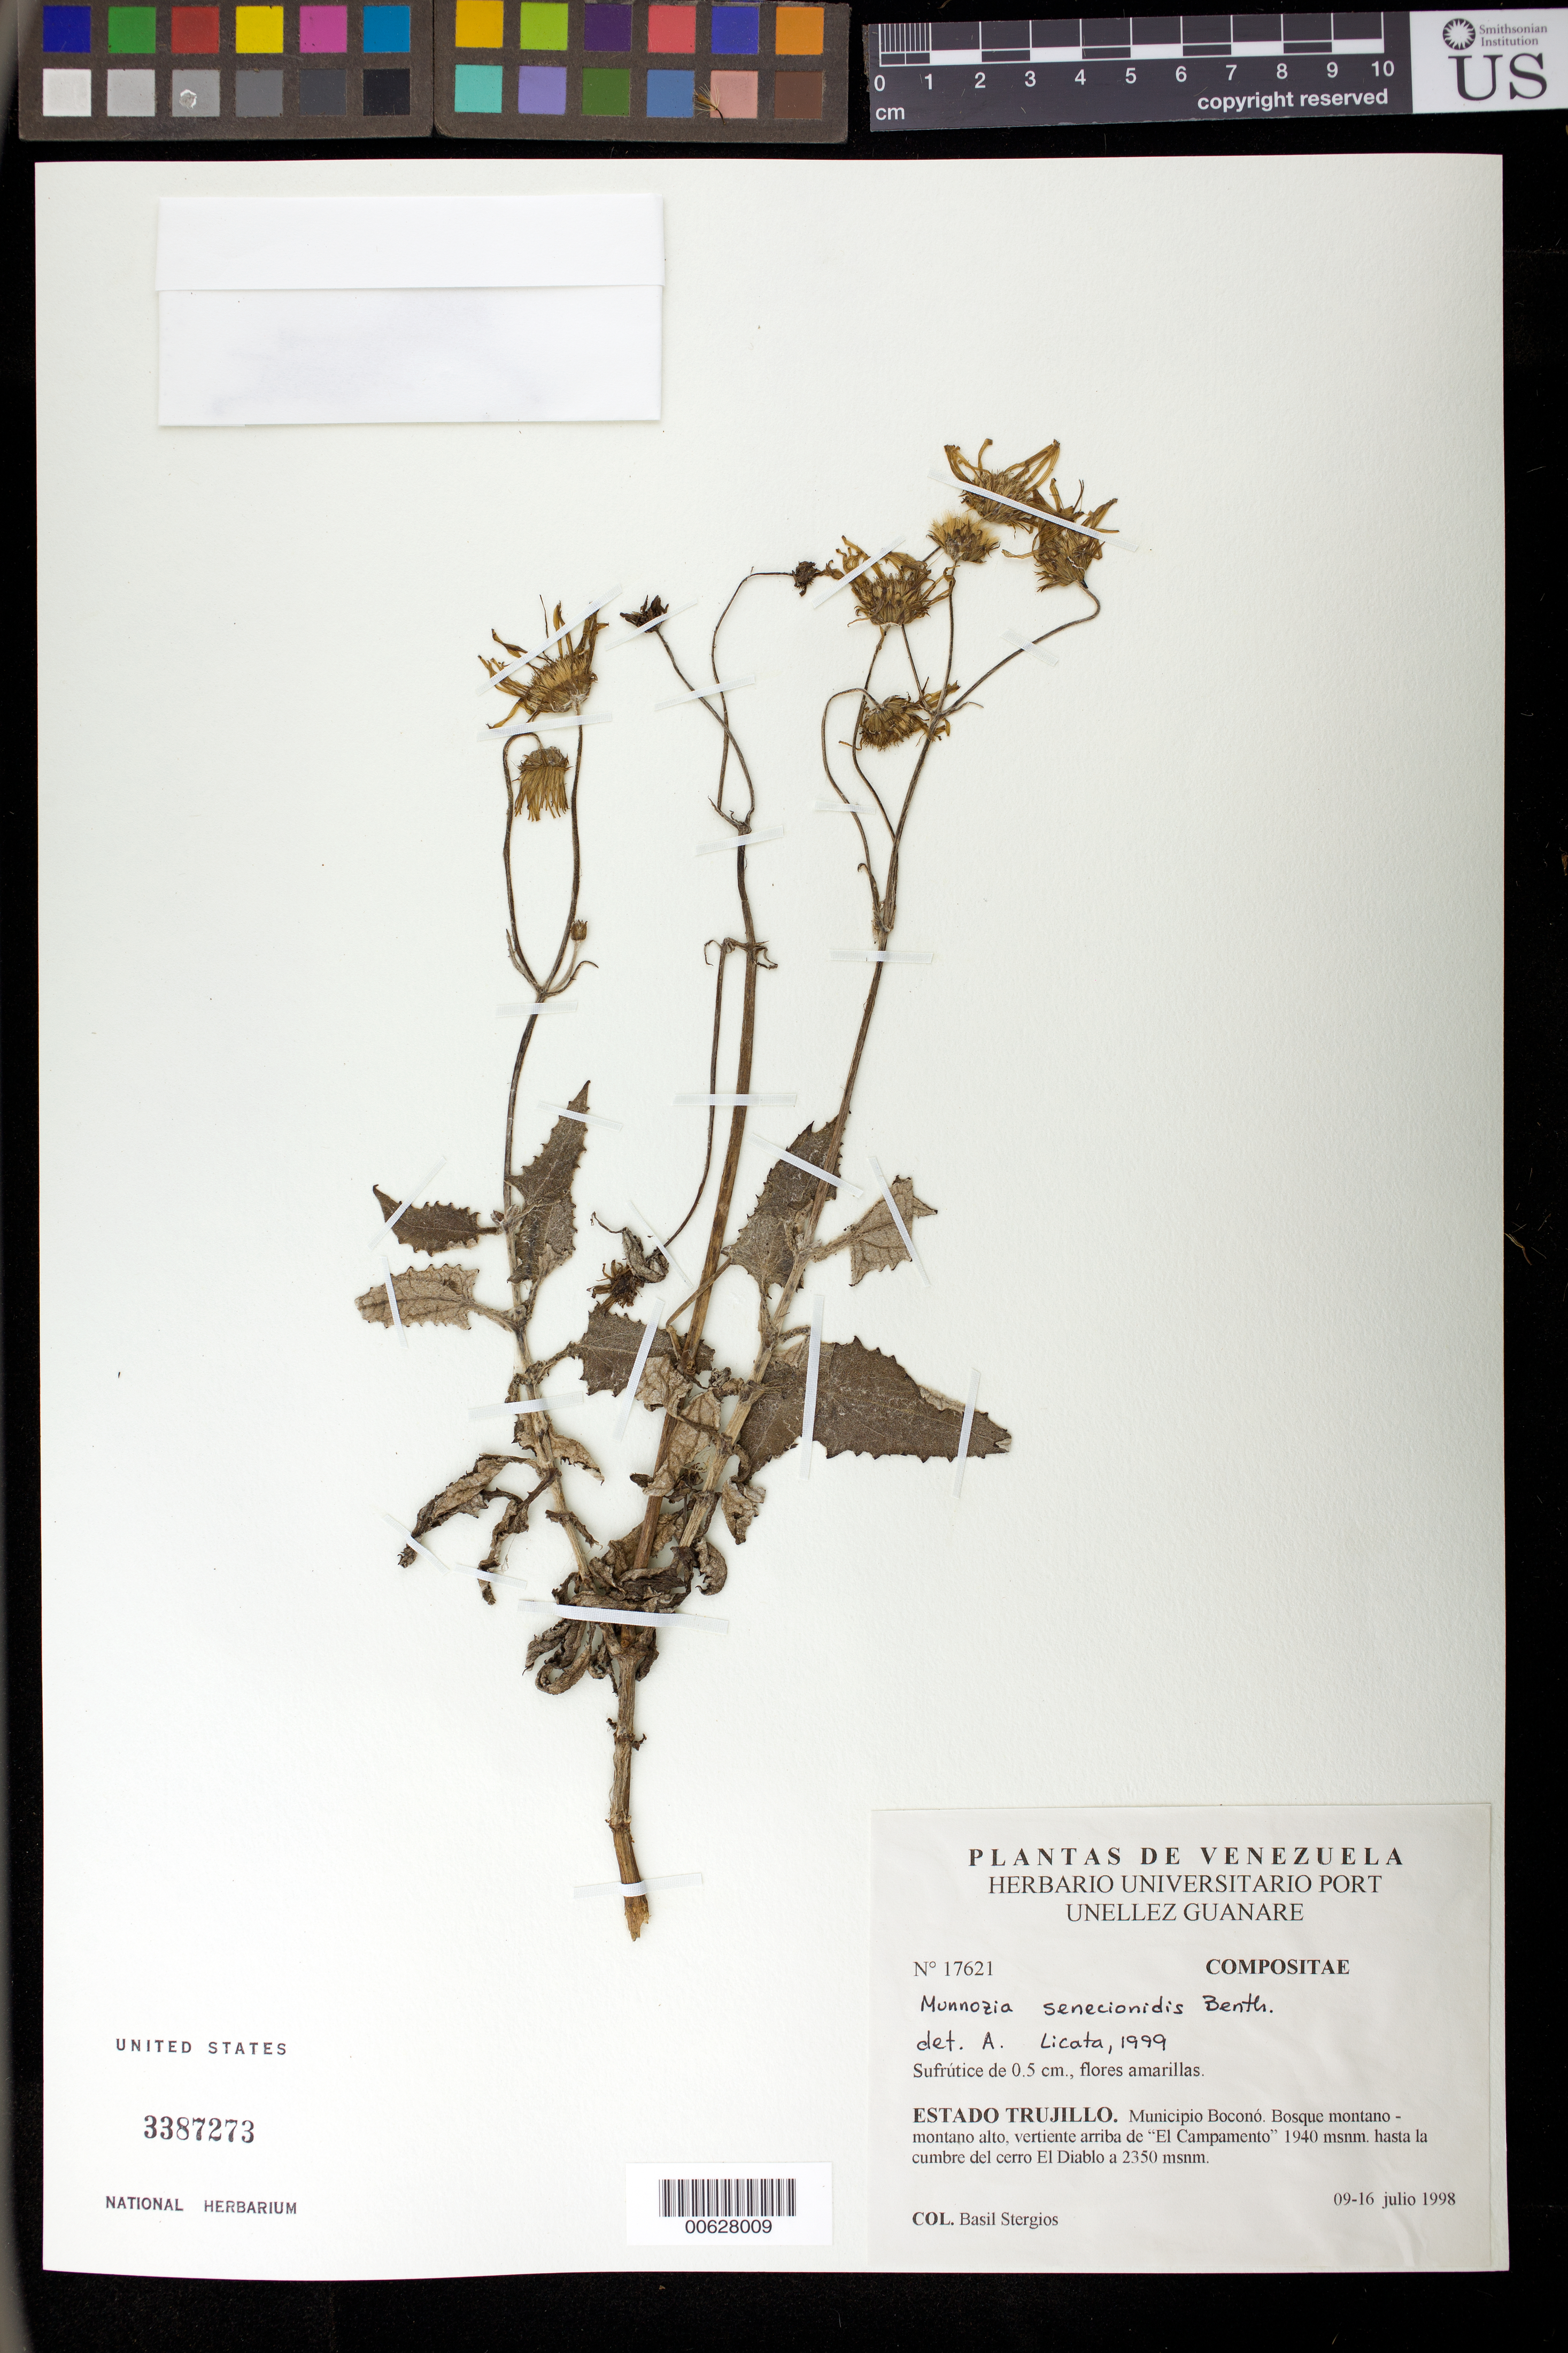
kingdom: Plantae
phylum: Tracheophyta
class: Magnoliopsida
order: Asterales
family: Asteraceae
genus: Munnozia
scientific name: Munnozia senecionidis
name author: Benth.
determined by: Licata, A., (PORT), Univ. Nac. Exp. de los Llanos Ezequiel Zamora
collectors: B. G. Stergios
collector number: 17621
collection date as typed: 09 Jul 1998 to 16 Jul 1998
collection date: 1998-07-09/1998-07-16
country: Venezuela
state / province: Trujillo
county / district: Boconó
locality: Vertiente arriba de El Campamento 1940 m hasta la cumbre del cerro El Diablo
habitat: Bosque mantano - montano alto.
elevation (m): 1940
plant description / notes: PORT, US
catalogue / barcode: US 3387273